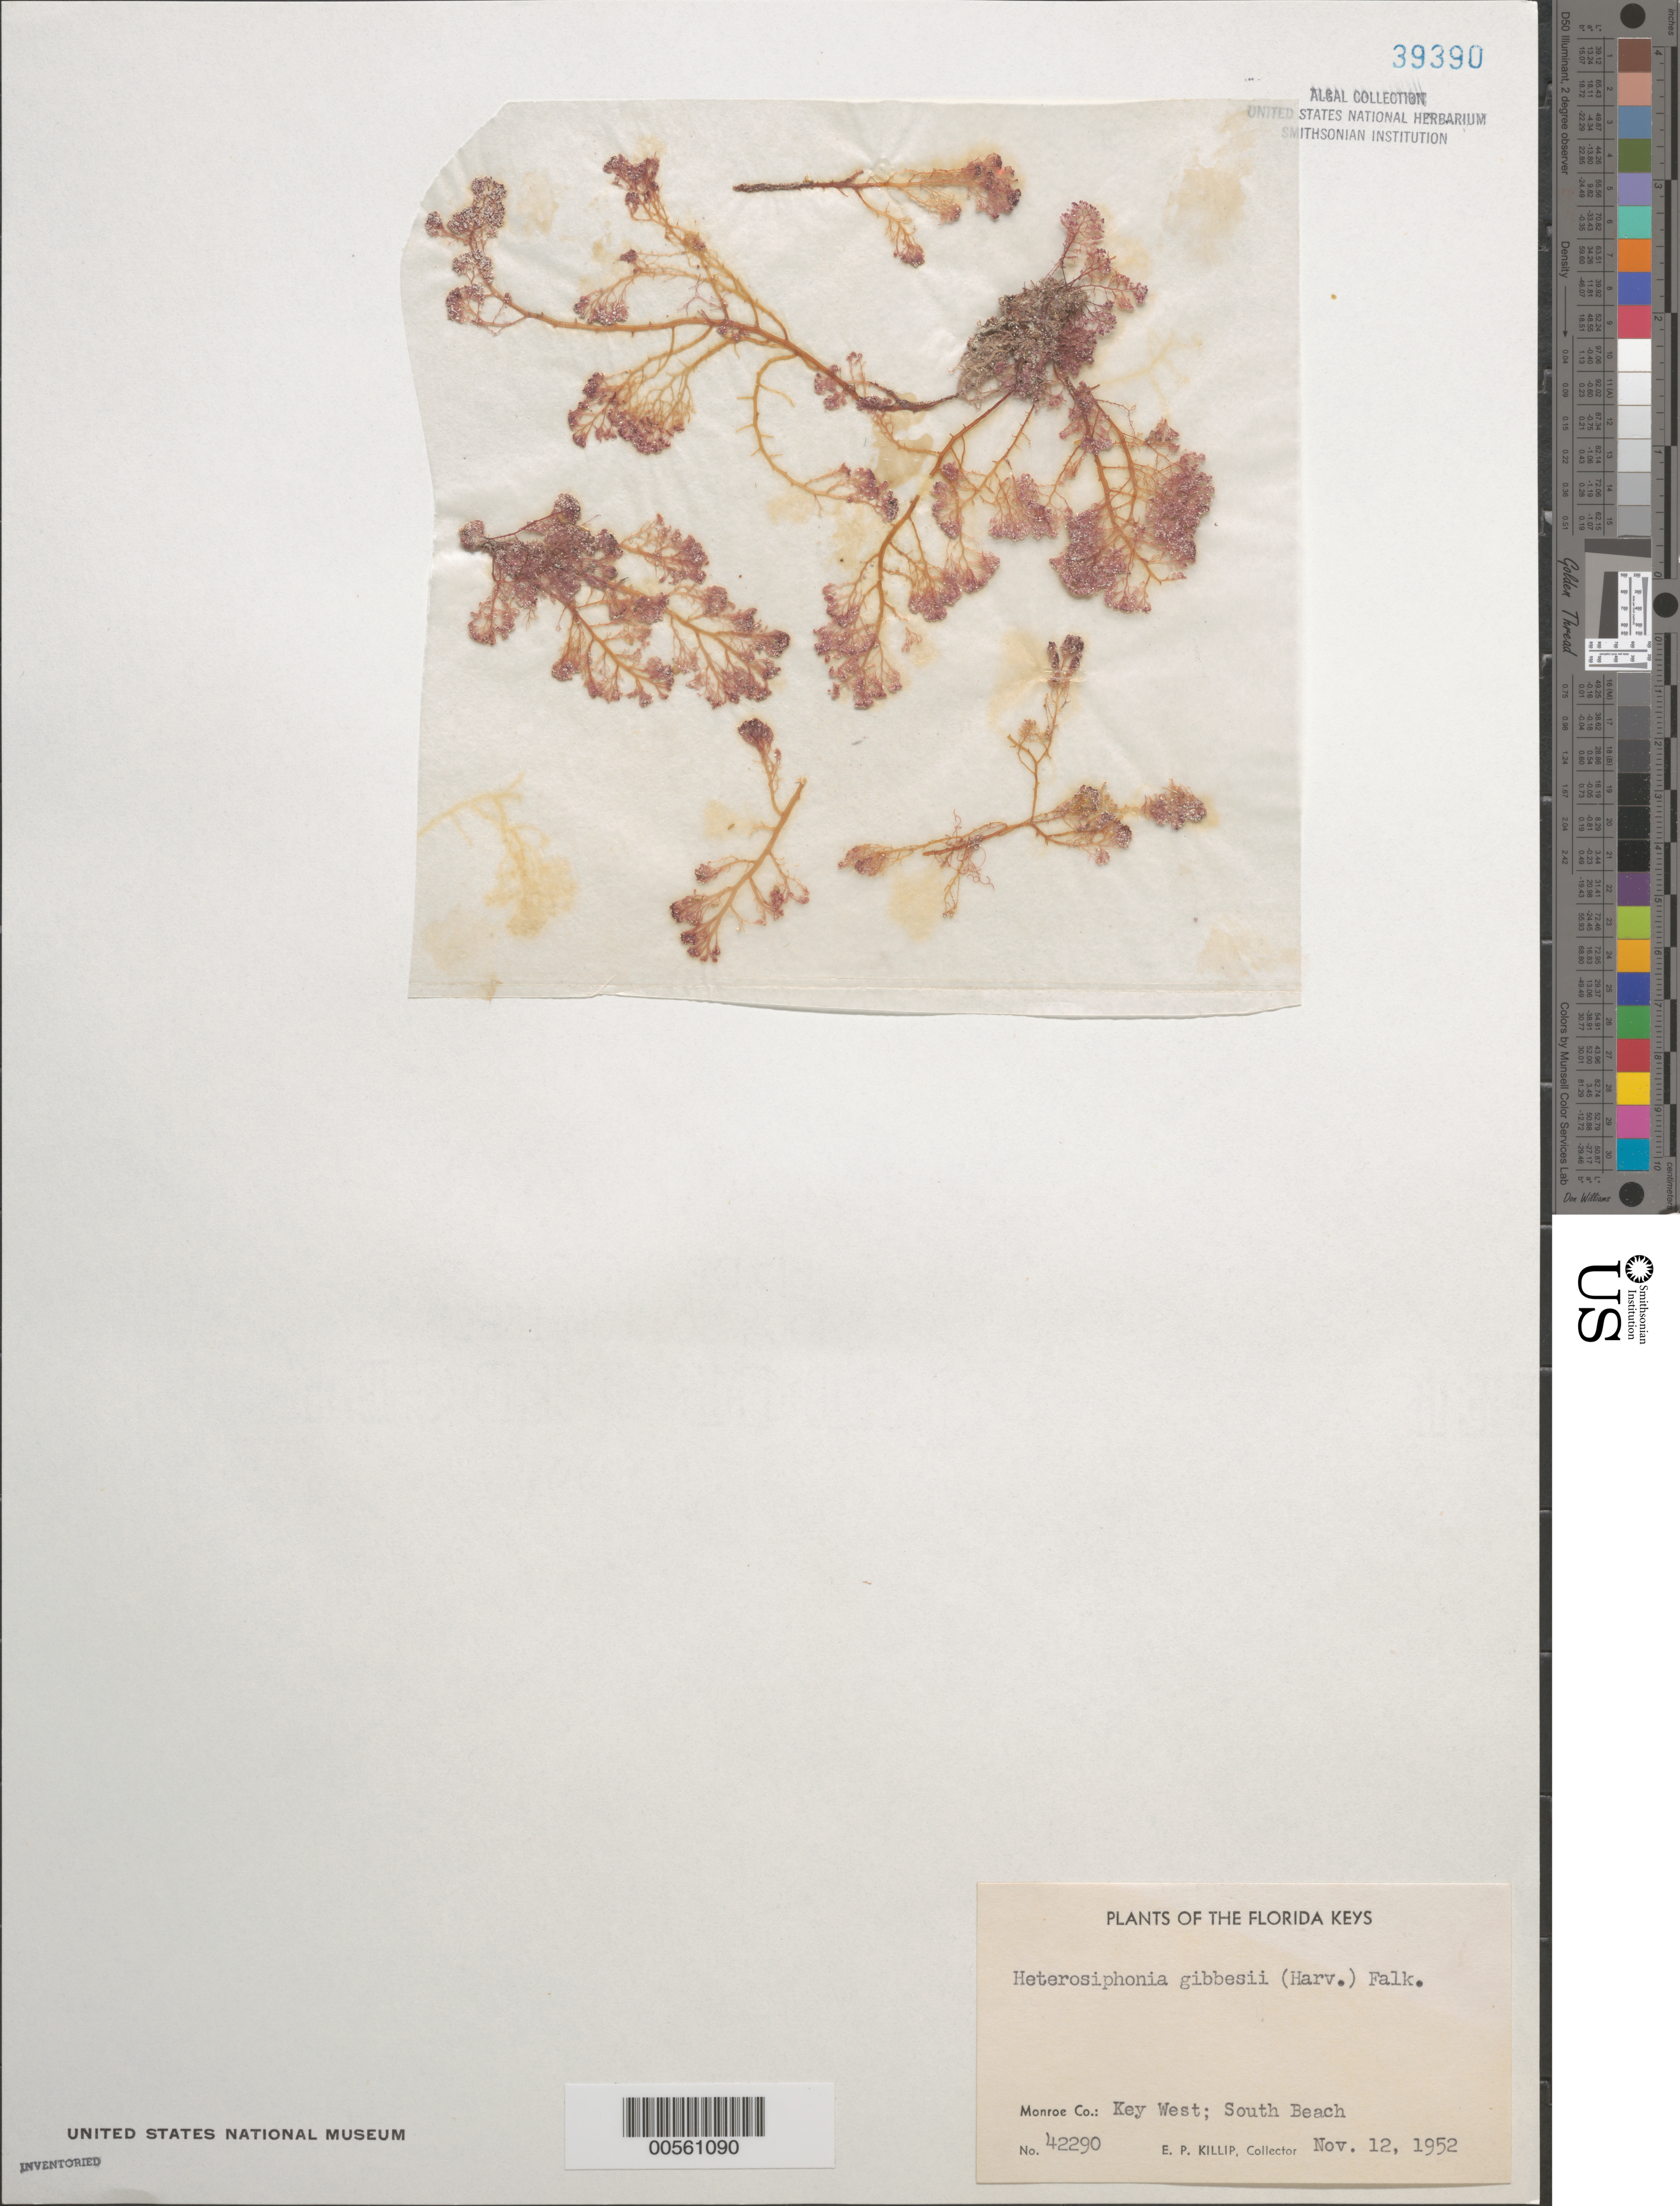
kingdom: Plantae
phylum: Rhodophyta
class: Florideophyceae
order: Ceramiales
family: Dasyaceae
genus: Heterosiphonia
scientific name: Heterosiphonia gibbesii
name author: (Harv.)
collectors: E. P. Killip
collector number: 42290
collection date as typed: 12 Nov 1952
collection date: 1952-11-12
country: United States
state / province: Florida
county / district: Monroe County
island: Key West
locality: South Beach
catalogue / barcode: US 39390